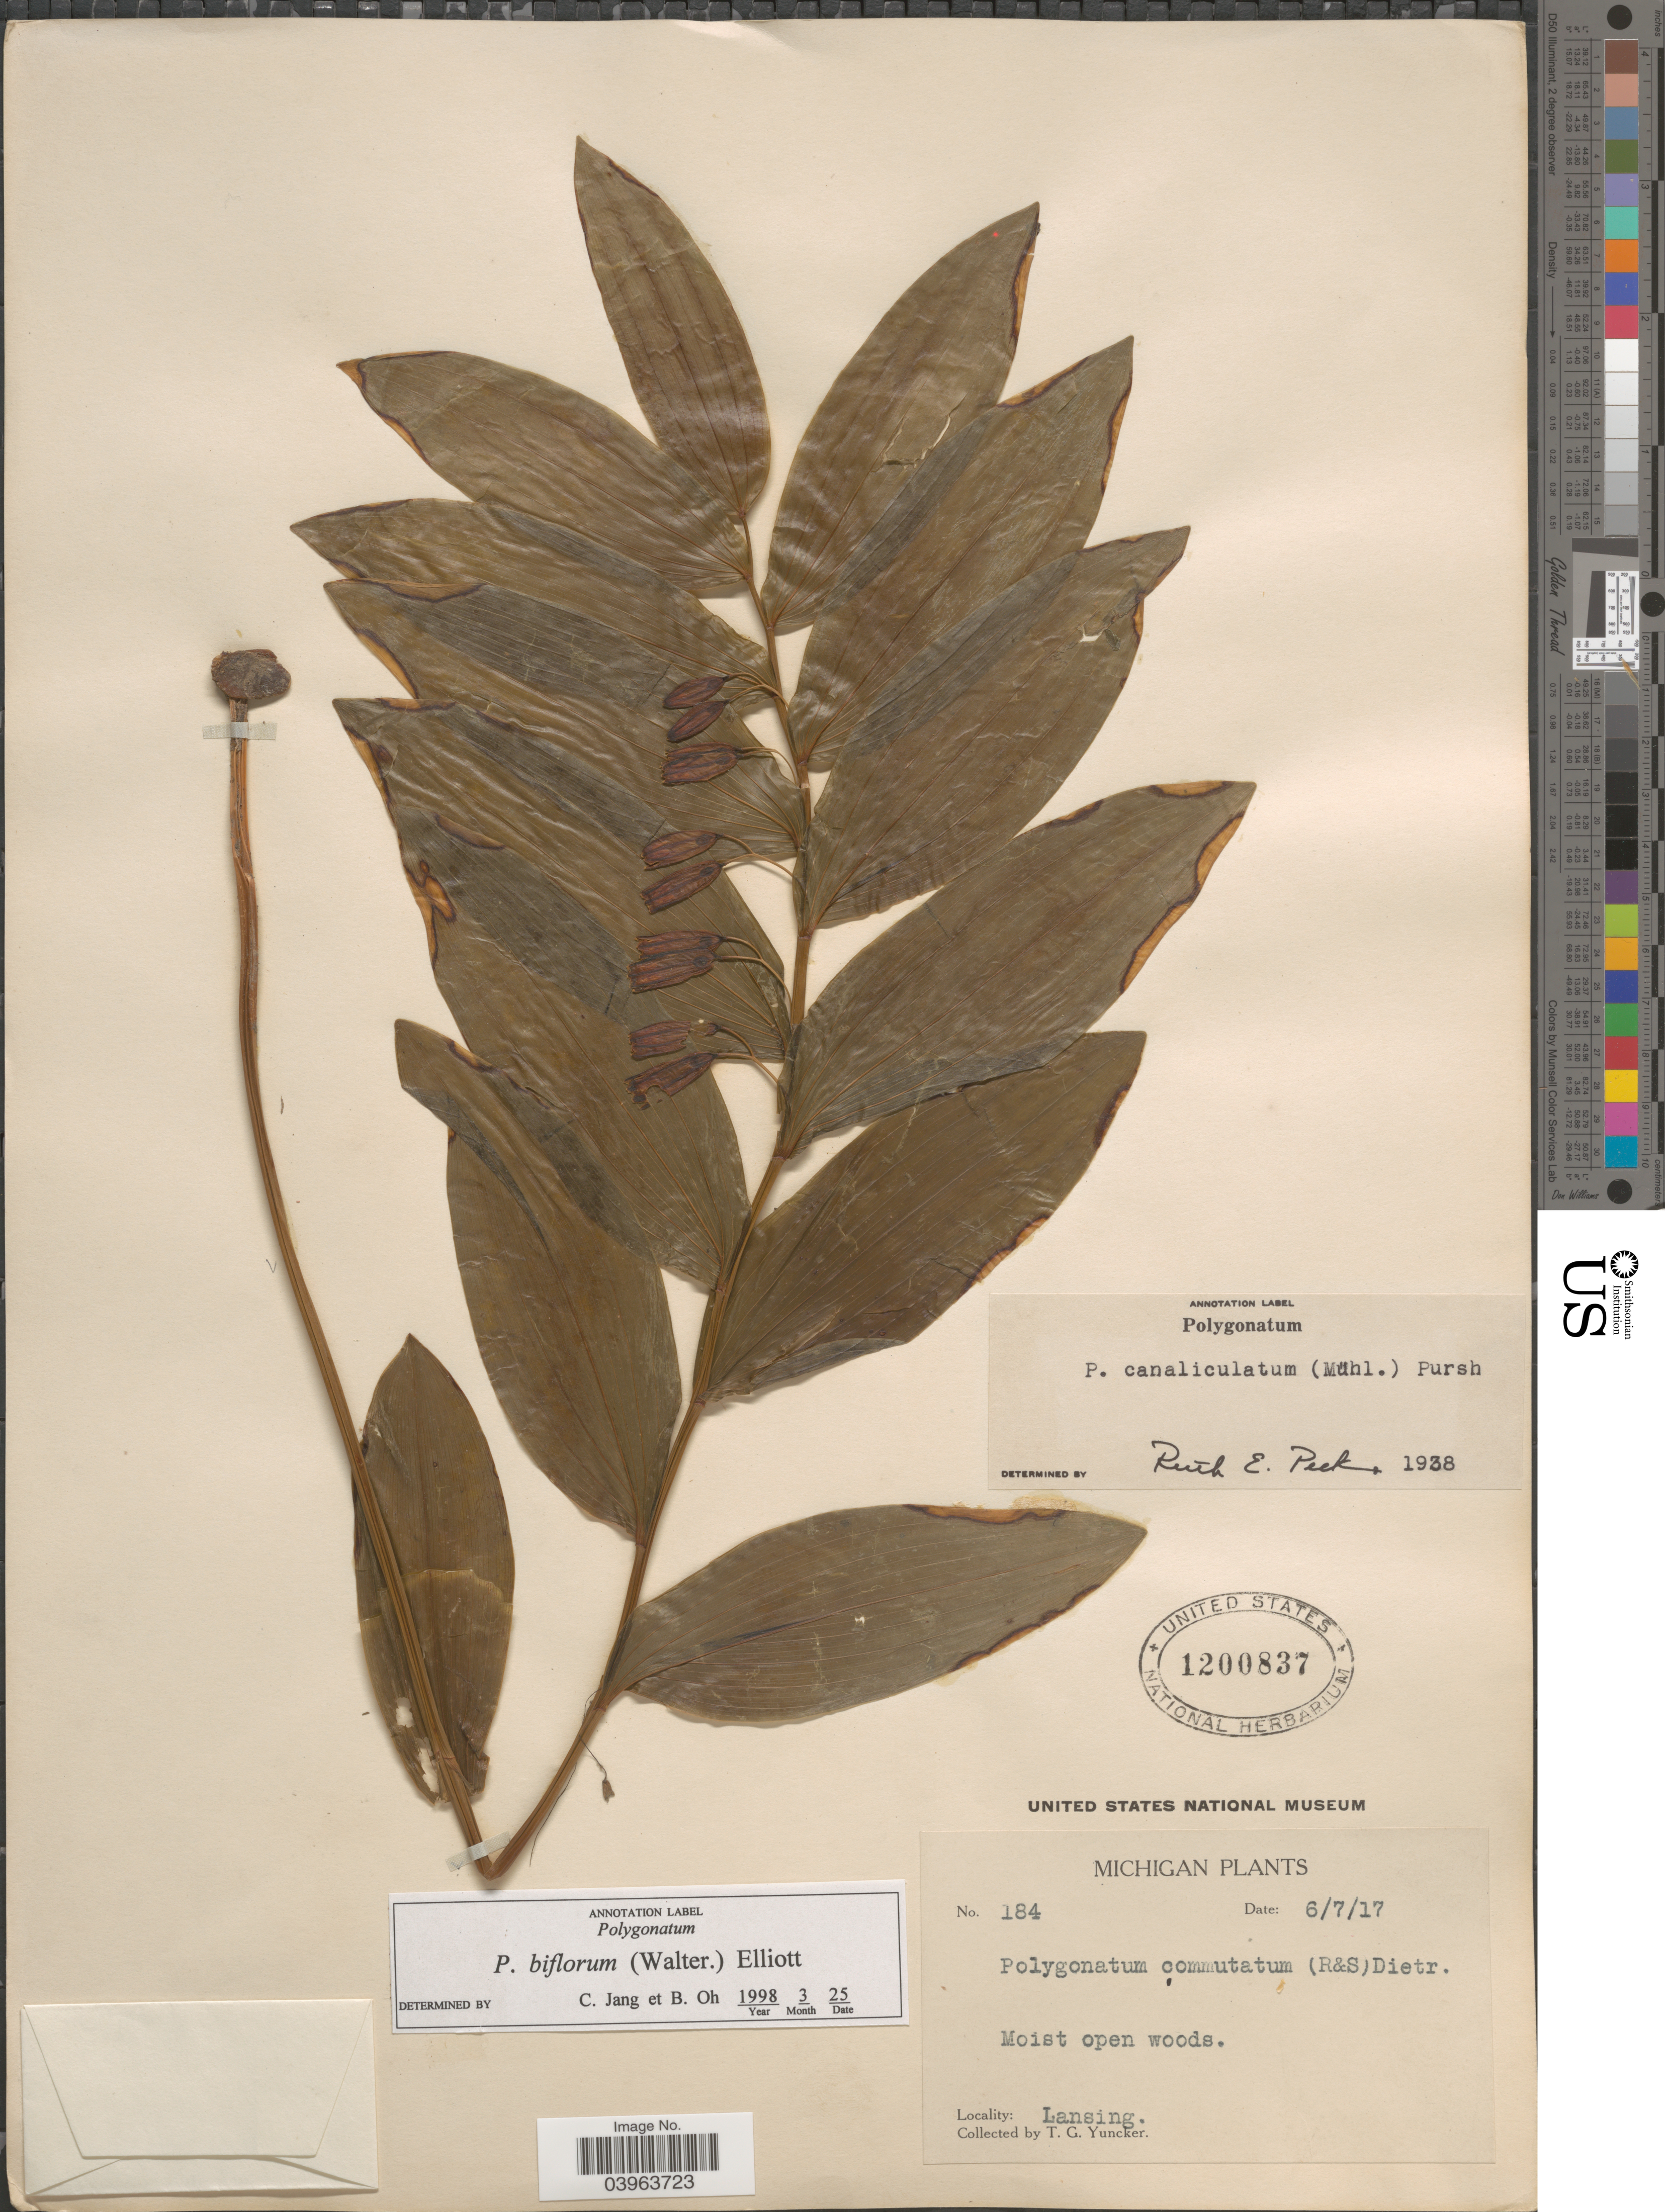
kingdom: Plantae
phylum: Tracheophyta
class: Liliopsida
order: Asparagales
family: Asparagaceae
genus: Polygonatum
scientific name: Polygonatum biflorum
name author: (Walter) Elliott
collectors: T. G. Yuncker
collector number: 184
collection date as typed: Transcribed d/m/y: 7/6/17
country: United States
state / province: Michigan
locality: Moist open woods. Lansing.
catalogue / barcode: US 1200837